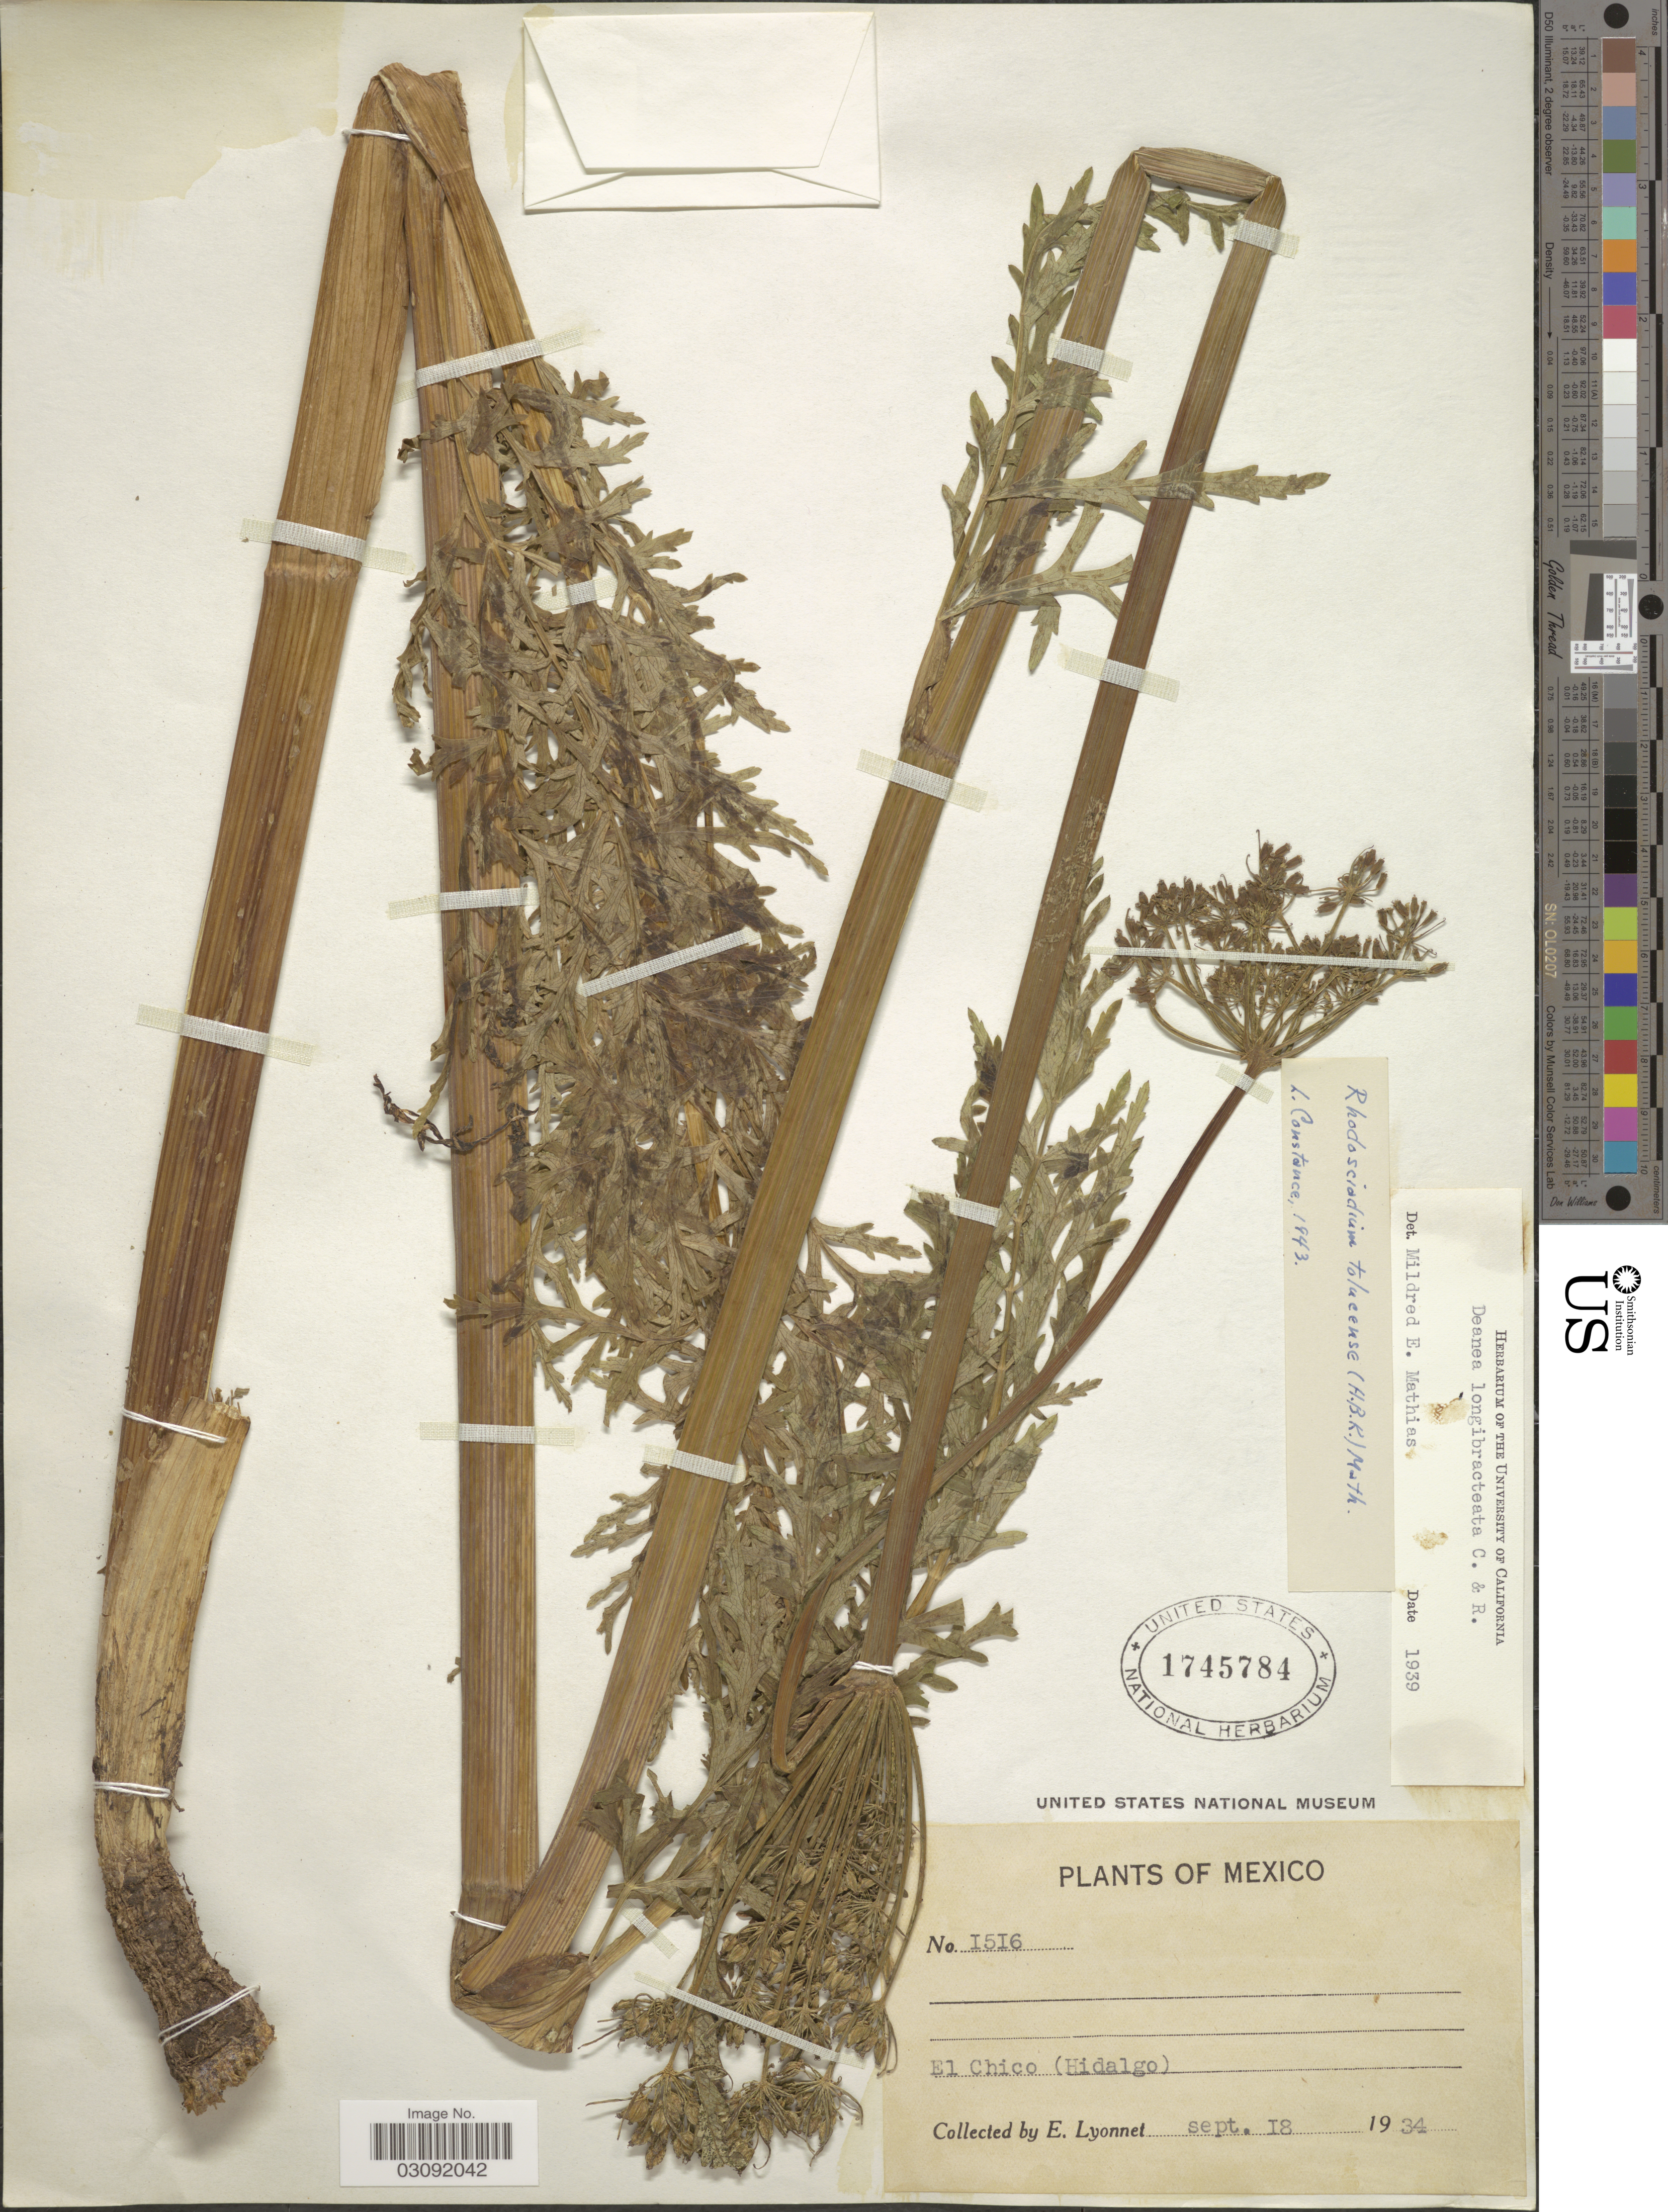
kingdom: Plantae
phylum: Tracheophyta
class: Magnoliopsida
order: Apiales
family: Apiaceae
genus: Rhodosciadium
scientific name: Rhodosciadium tolucense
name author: (Kunth) Mathias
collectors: E. Lyonnet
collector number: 1516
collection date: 1934-09-18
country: Mexico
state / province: Hidalgo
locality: El Chico.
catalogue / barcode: US 1745784